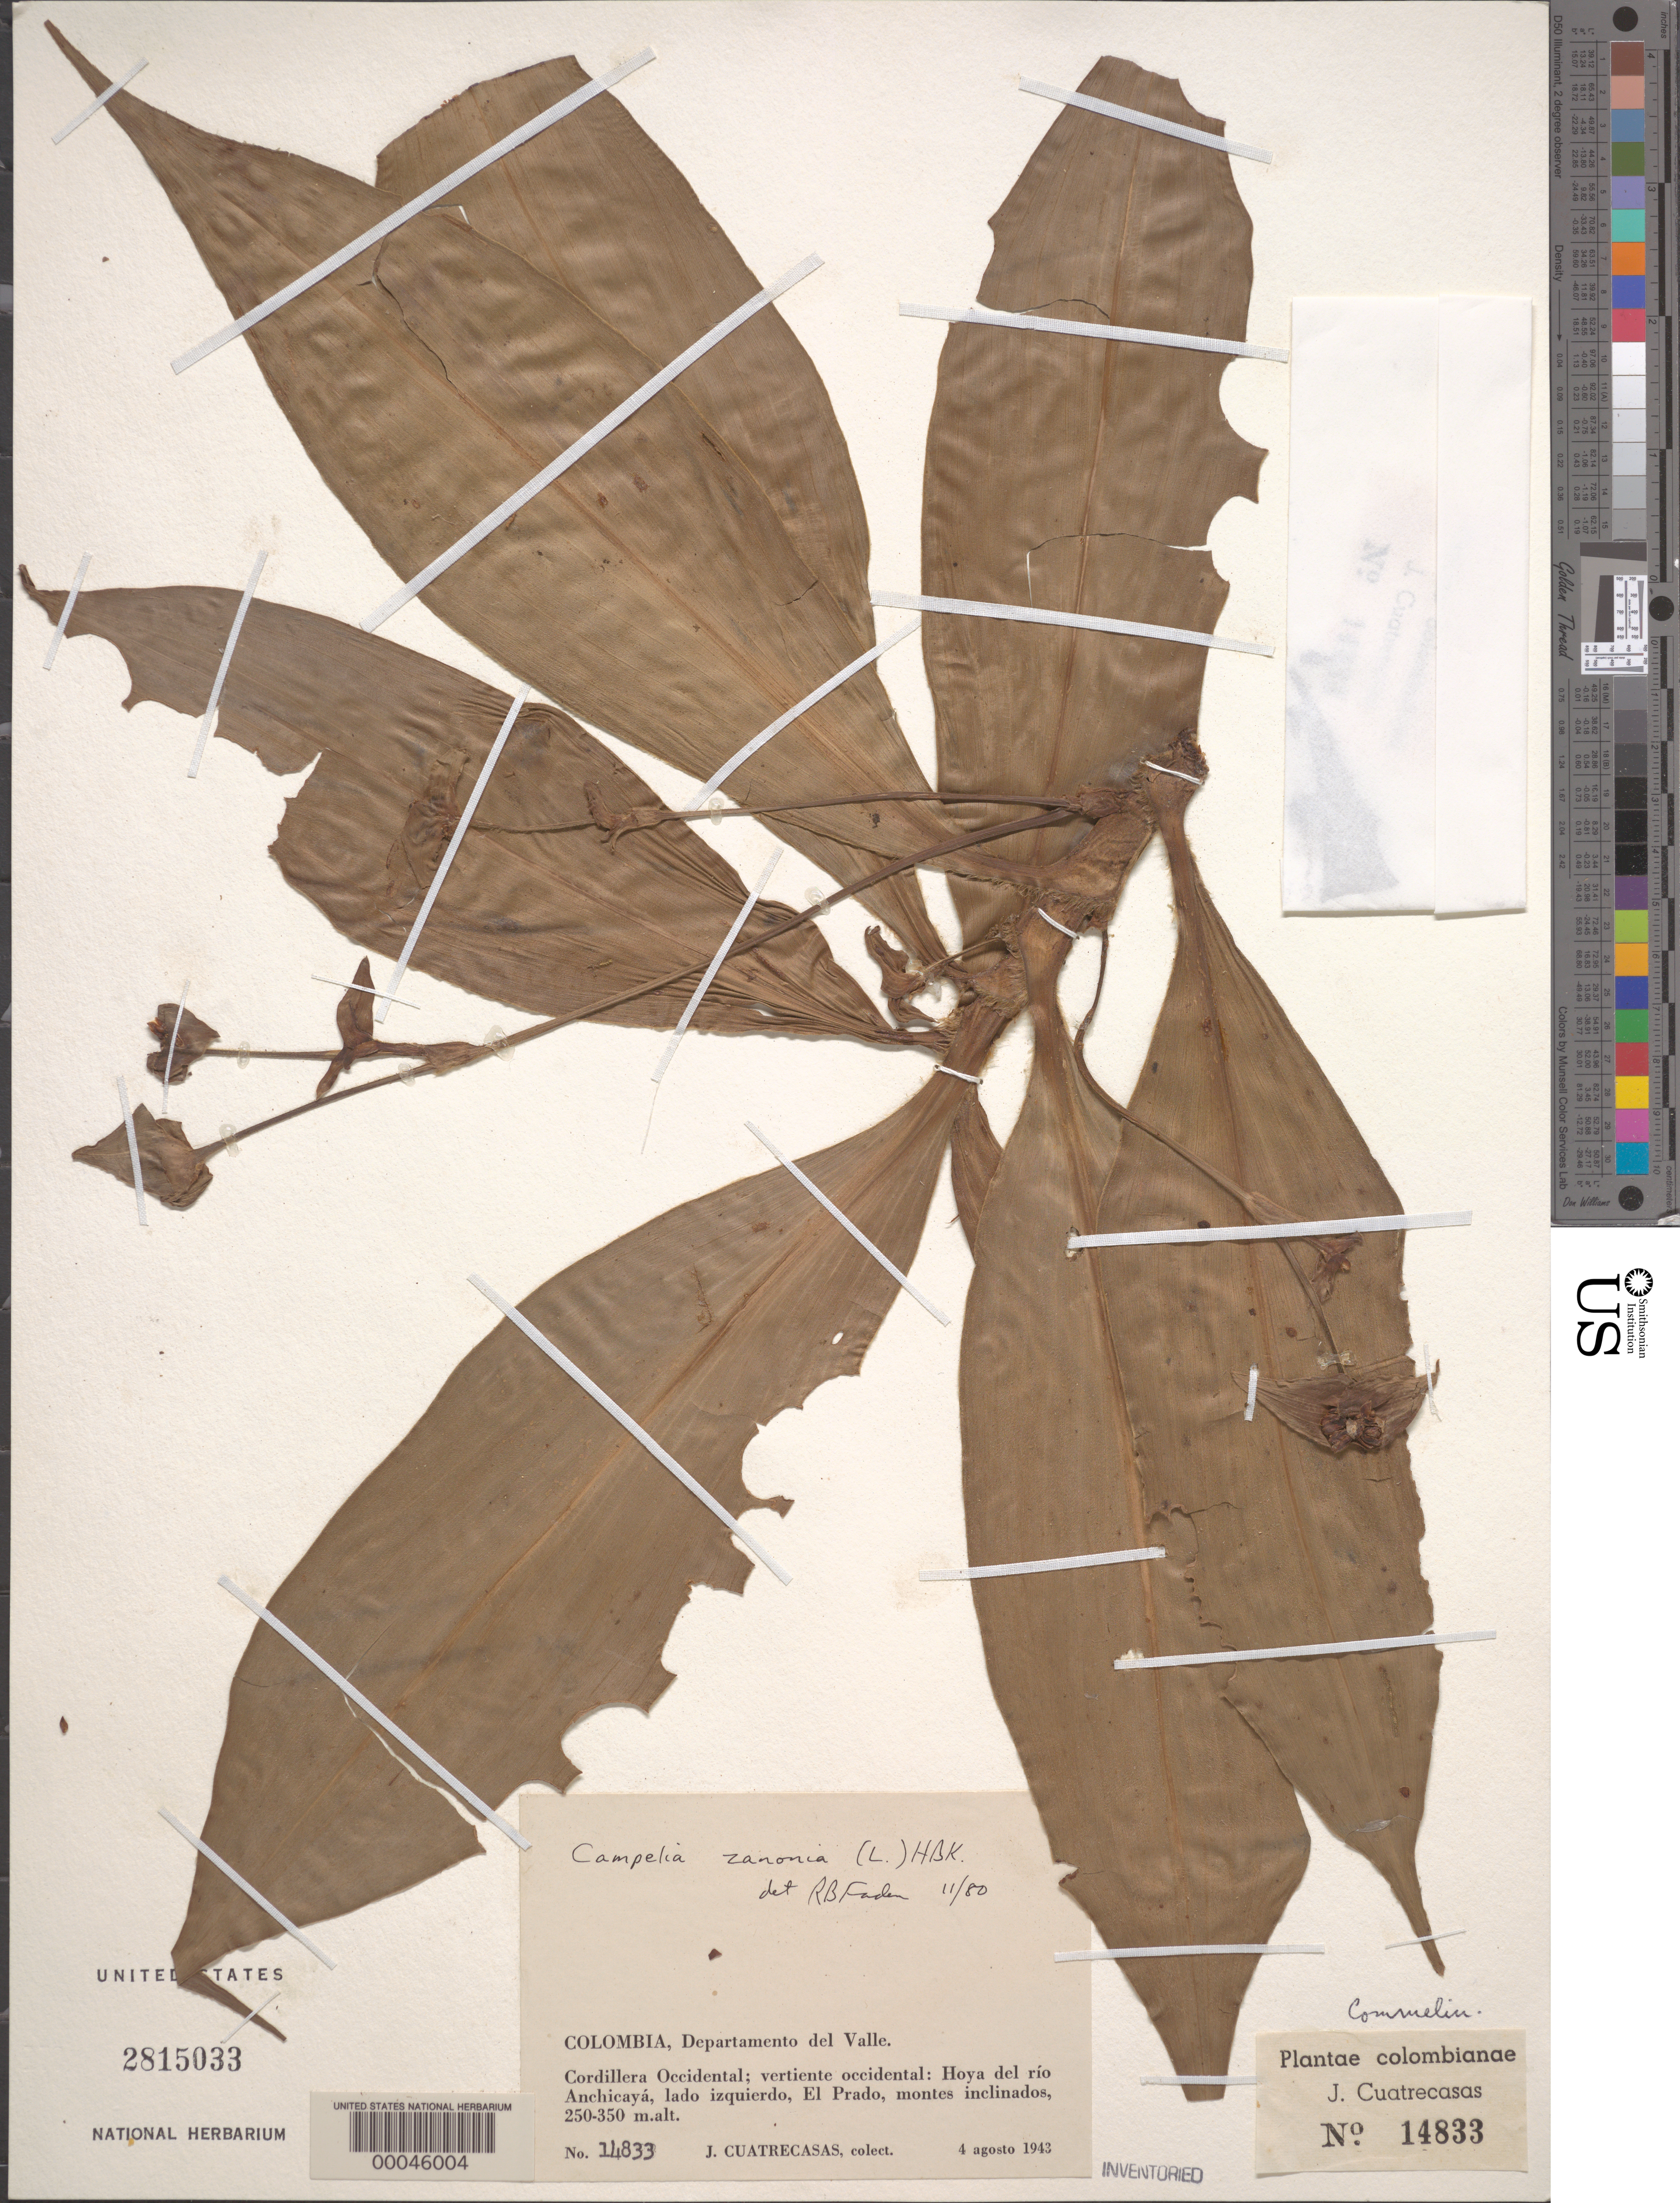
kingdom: Plantae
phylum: Tracheophyta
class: Liliopsida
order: Commelinales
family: Commelinaceae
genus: Tradescantia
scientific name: Tradescantia zanonia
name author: (L.) Sw.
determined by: Faden, Robert B., (US), Smithsonian Institution - National Museum of Natural History (UNITED STATES)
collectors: J. Cuatrecasas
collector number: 14833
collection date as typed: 04 Aug 1943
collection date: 1943-08-04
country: Colombia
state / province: Valle del Cauca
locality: Near Rio Anchicaya, el Prado, Cordillera Occidental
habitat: Steep slope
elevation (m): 250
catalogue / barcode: US 2815033